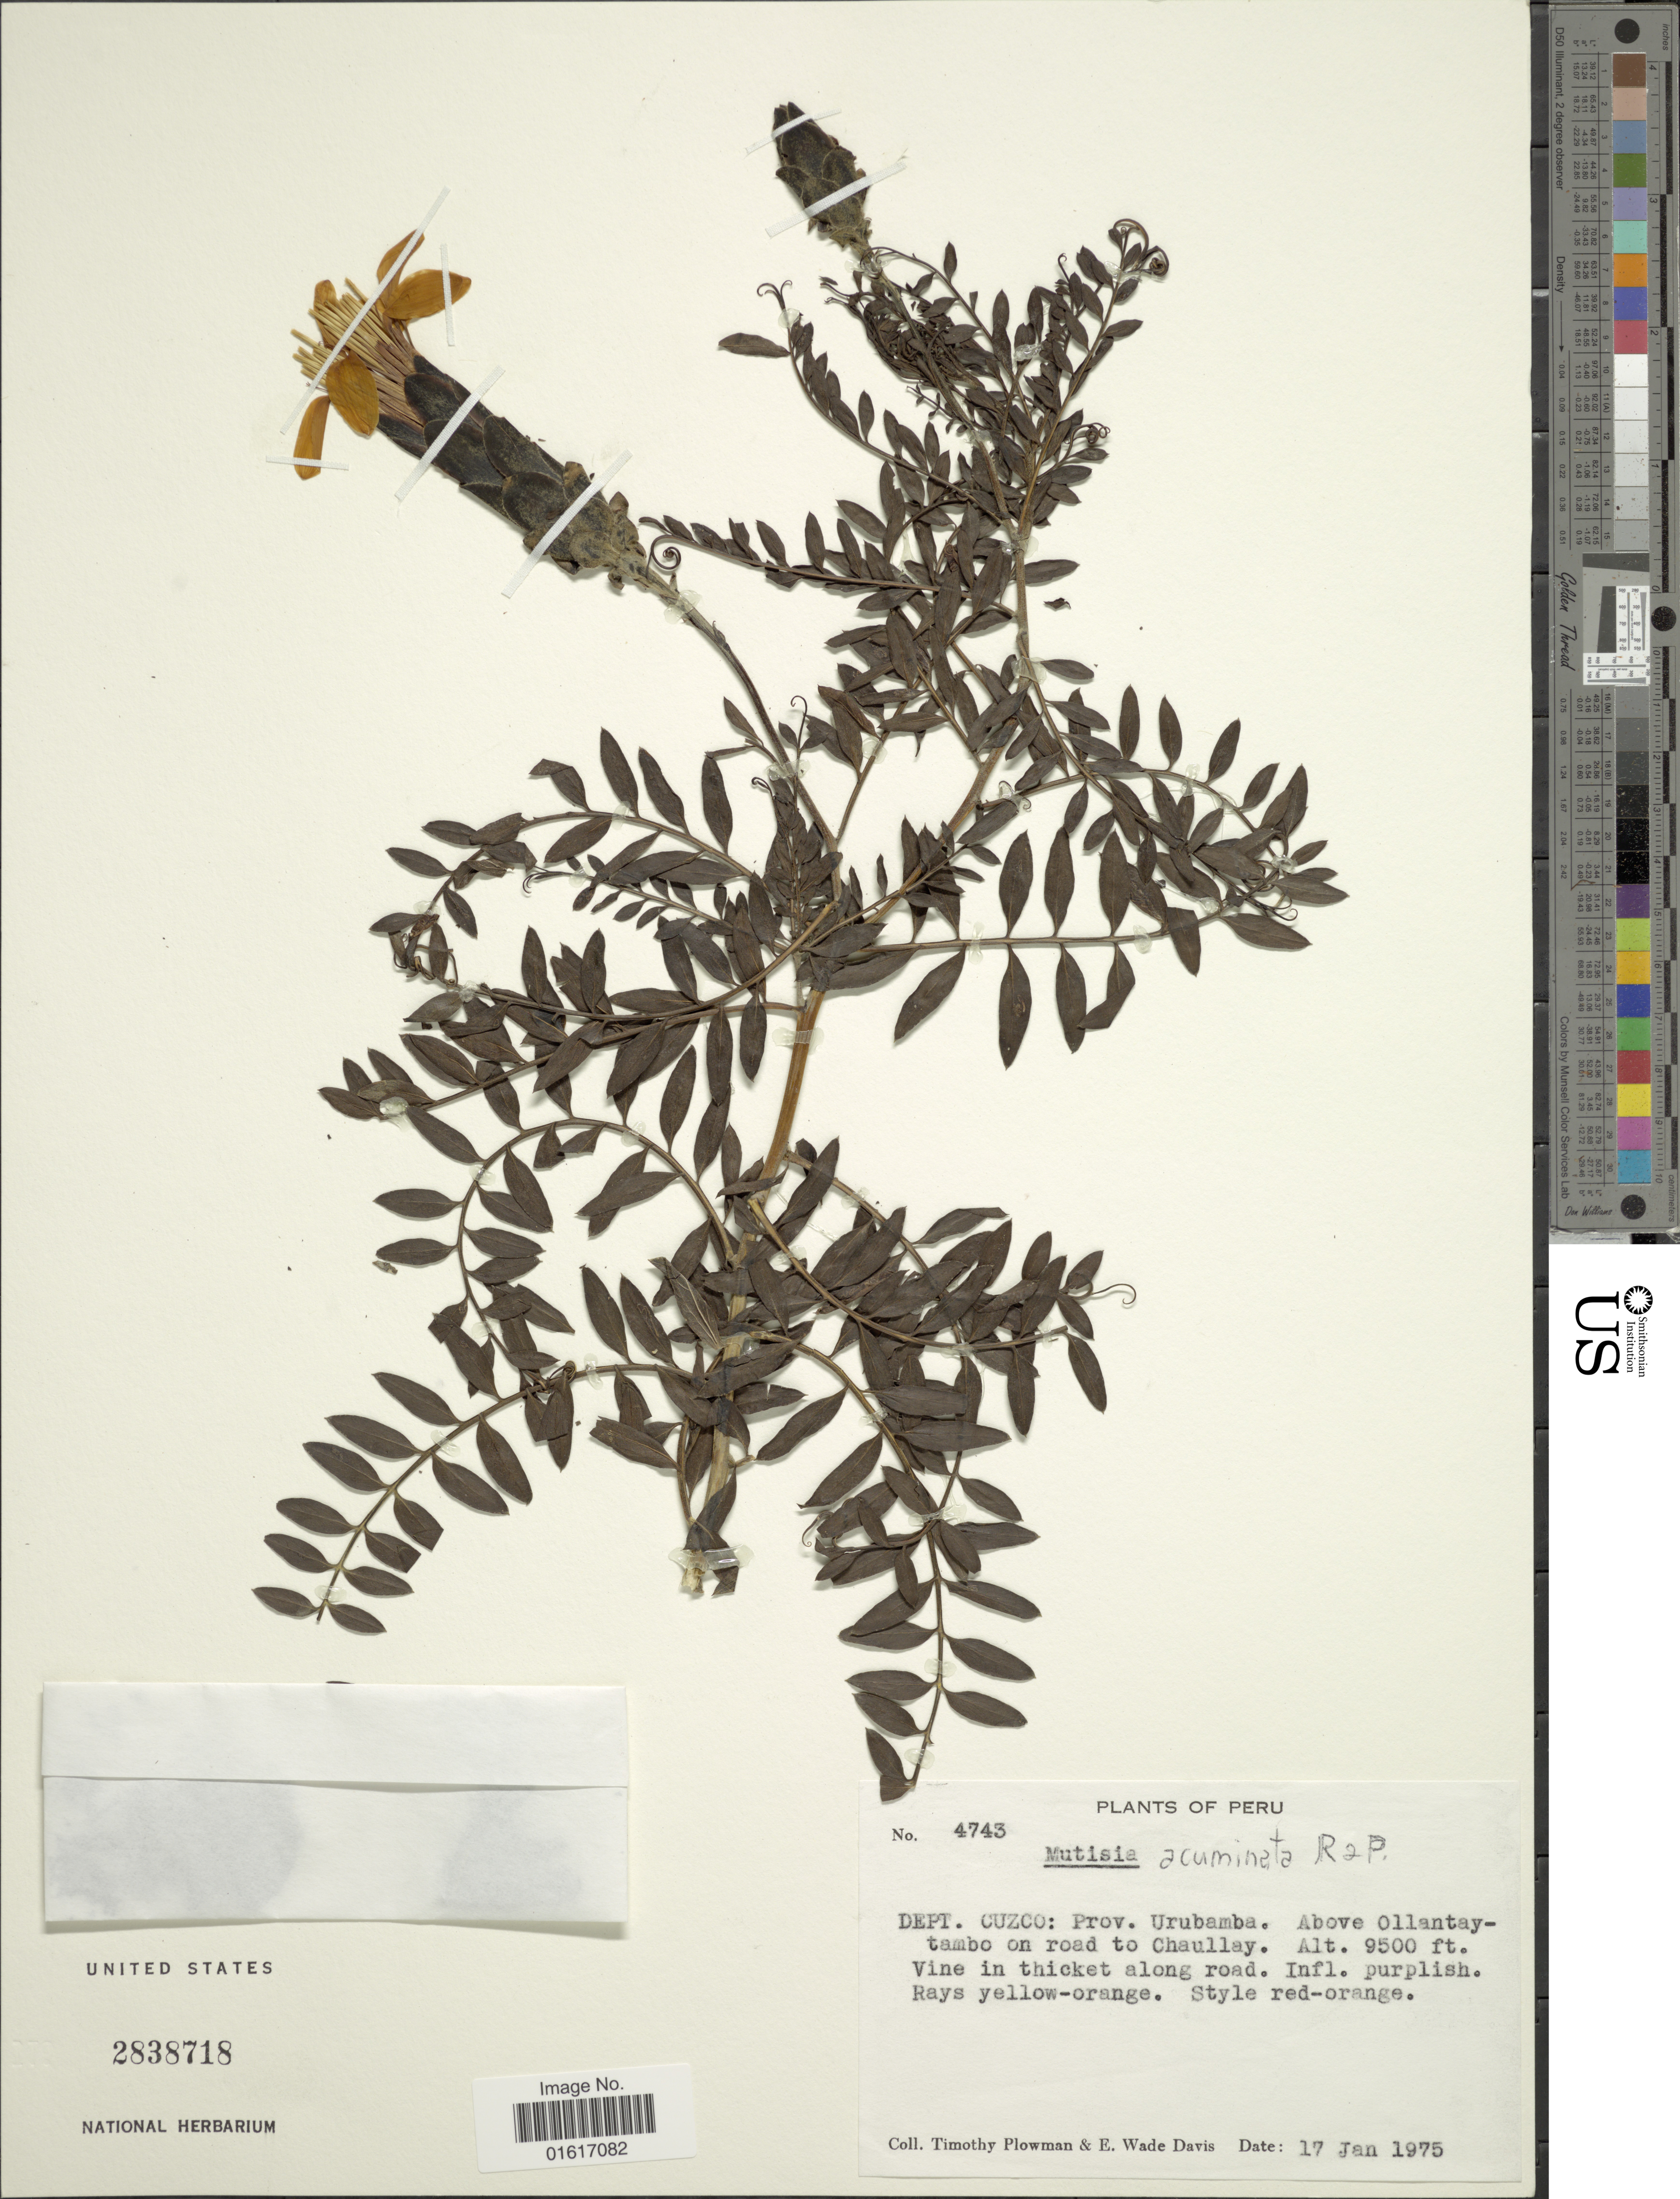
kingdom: Plantae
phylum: Tracheophyta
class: Magnoliopsida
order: Asterales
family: Asteraceae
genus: Mutisia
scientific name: Mutisia acuminata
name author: Ruiz & Pav.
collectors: T. Plowman & E. Wade-Davis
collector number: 4743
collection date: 1975-01-17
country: Peru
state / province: Cusco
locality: Prov. Urubamba. Above Ollantaytambo on road to Chaullay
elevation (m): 2896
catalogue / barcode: US 2838718